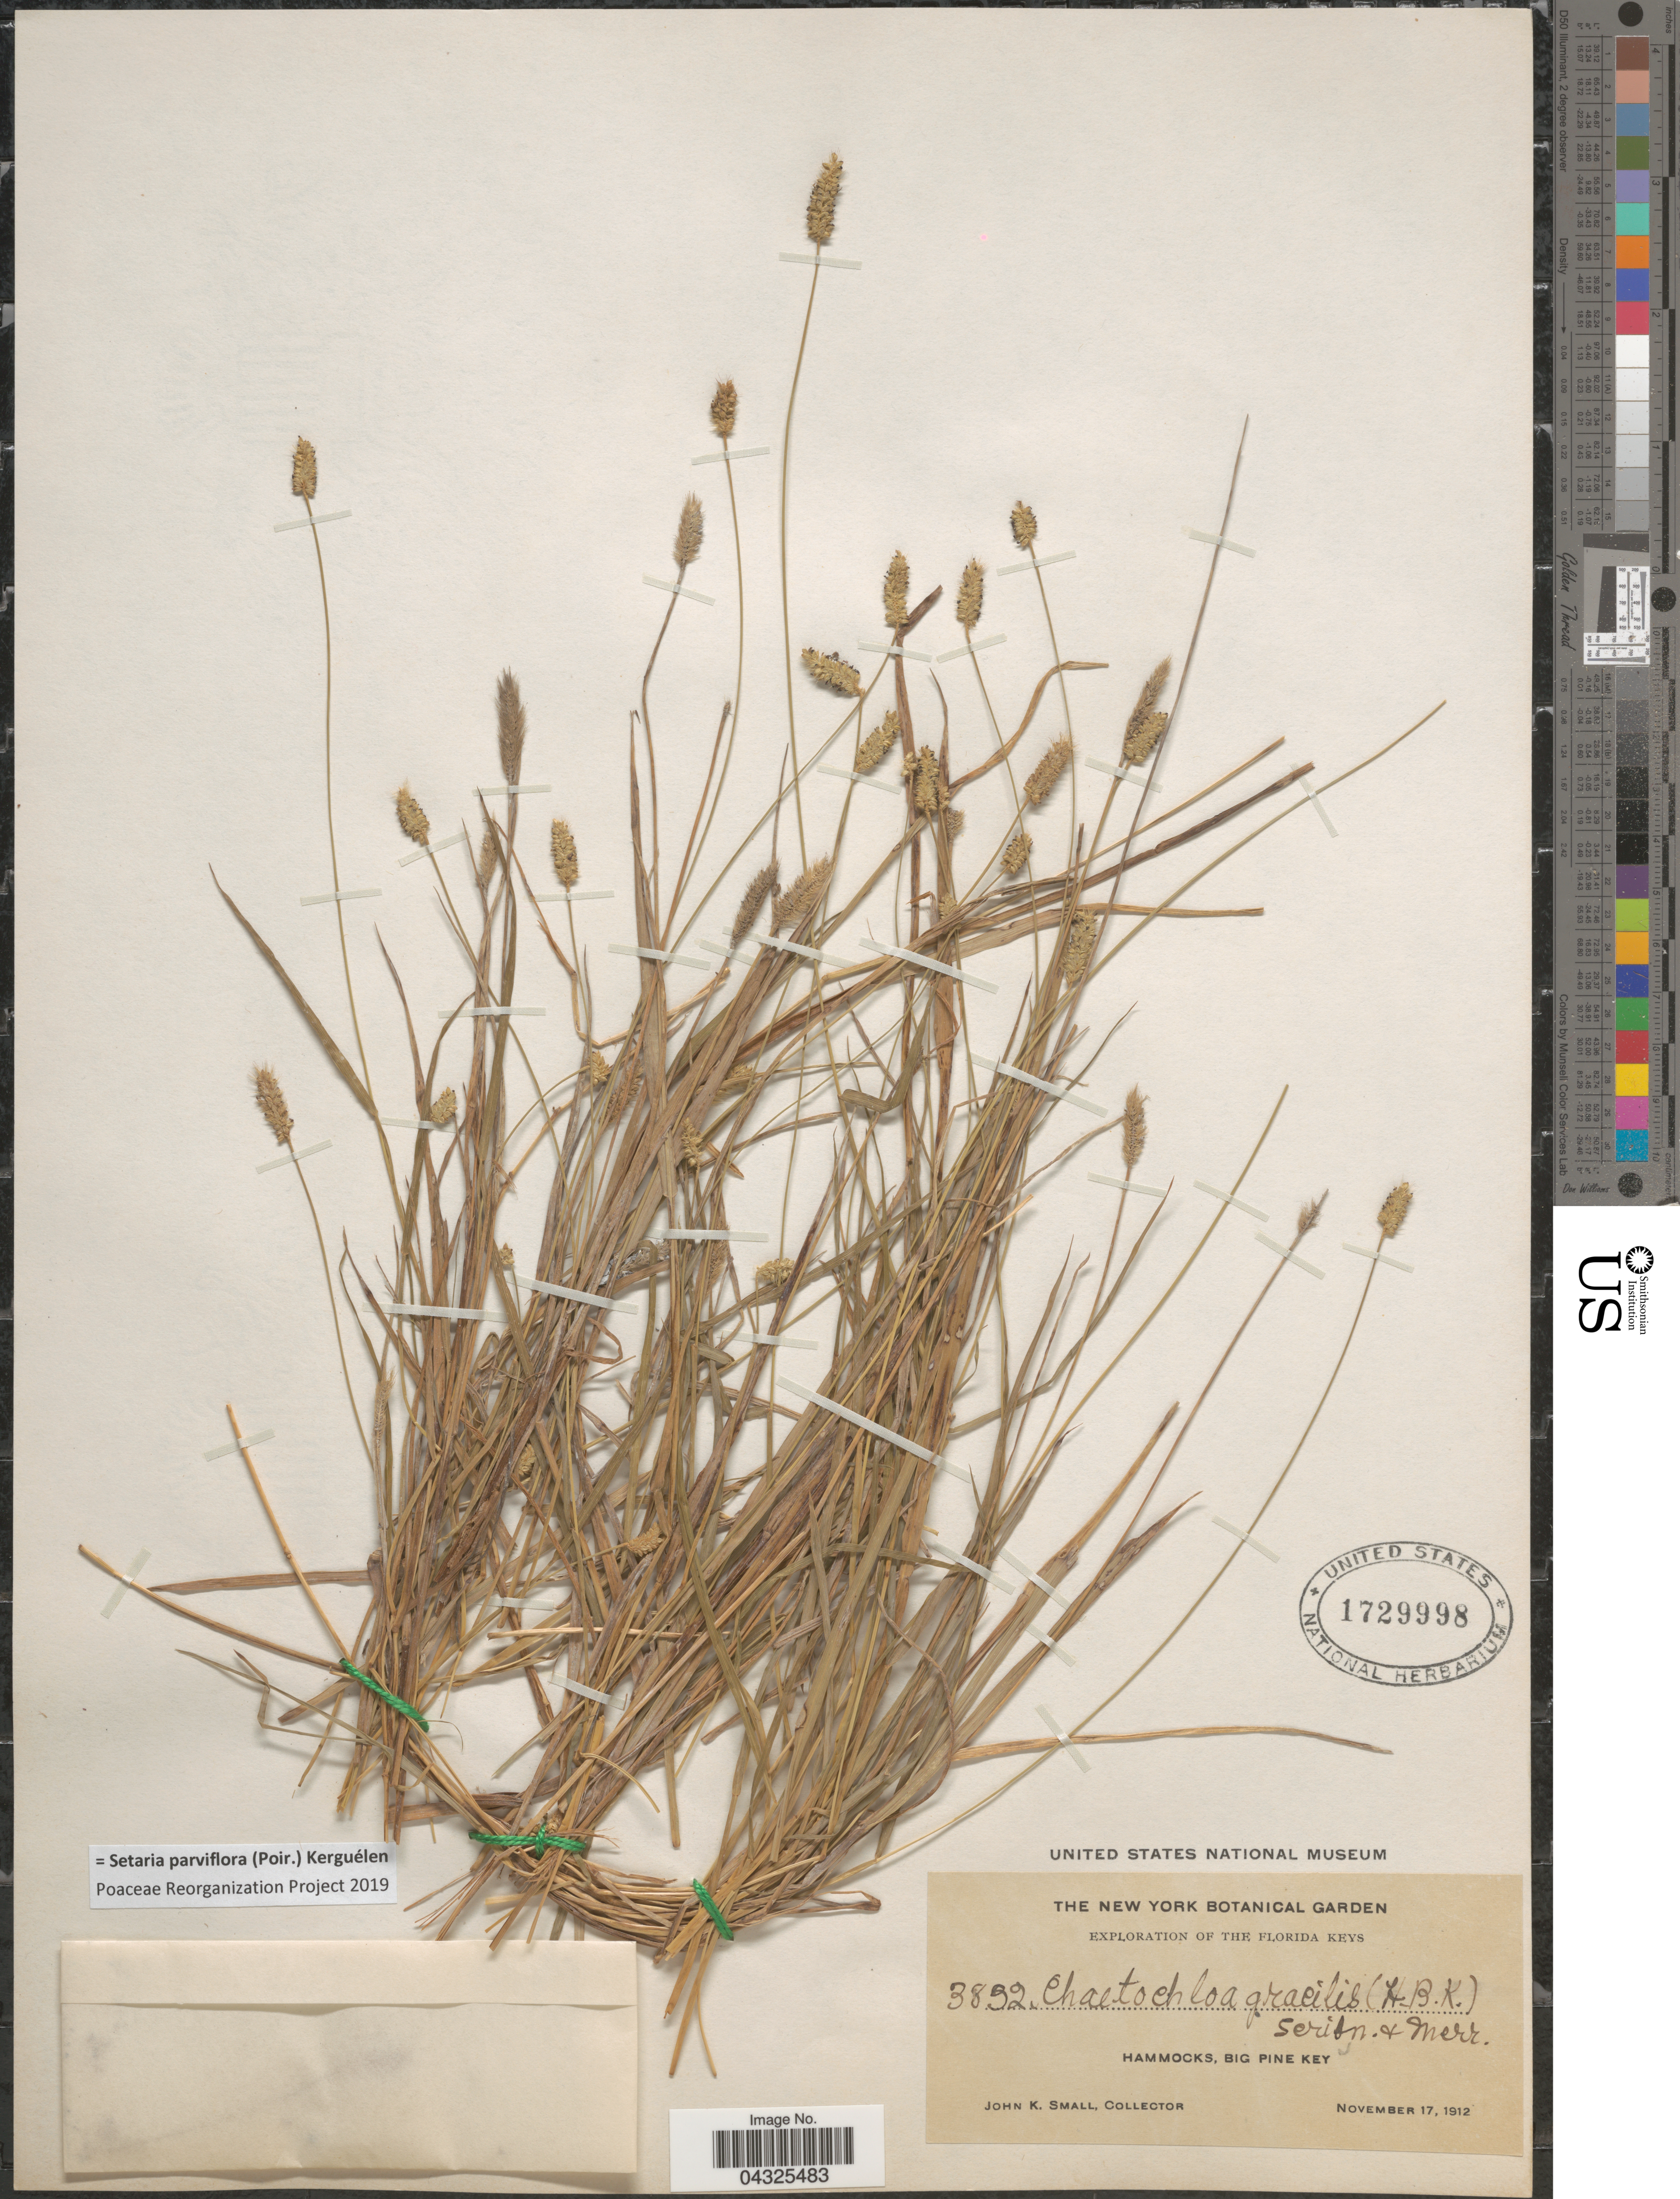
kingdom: Plantae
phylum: Tracheophyta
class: Liliopsida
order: Poales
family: Poaceae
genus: Setaria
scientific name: Setaria parviflora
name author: (Poir.) Kerguélen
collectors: J. K. Small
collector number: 3832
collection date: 1912-11-17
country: United States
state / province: Florida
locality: Exploration of the Florida Keys. Hammocks, Big Pine Key.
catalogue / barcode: US 1729998